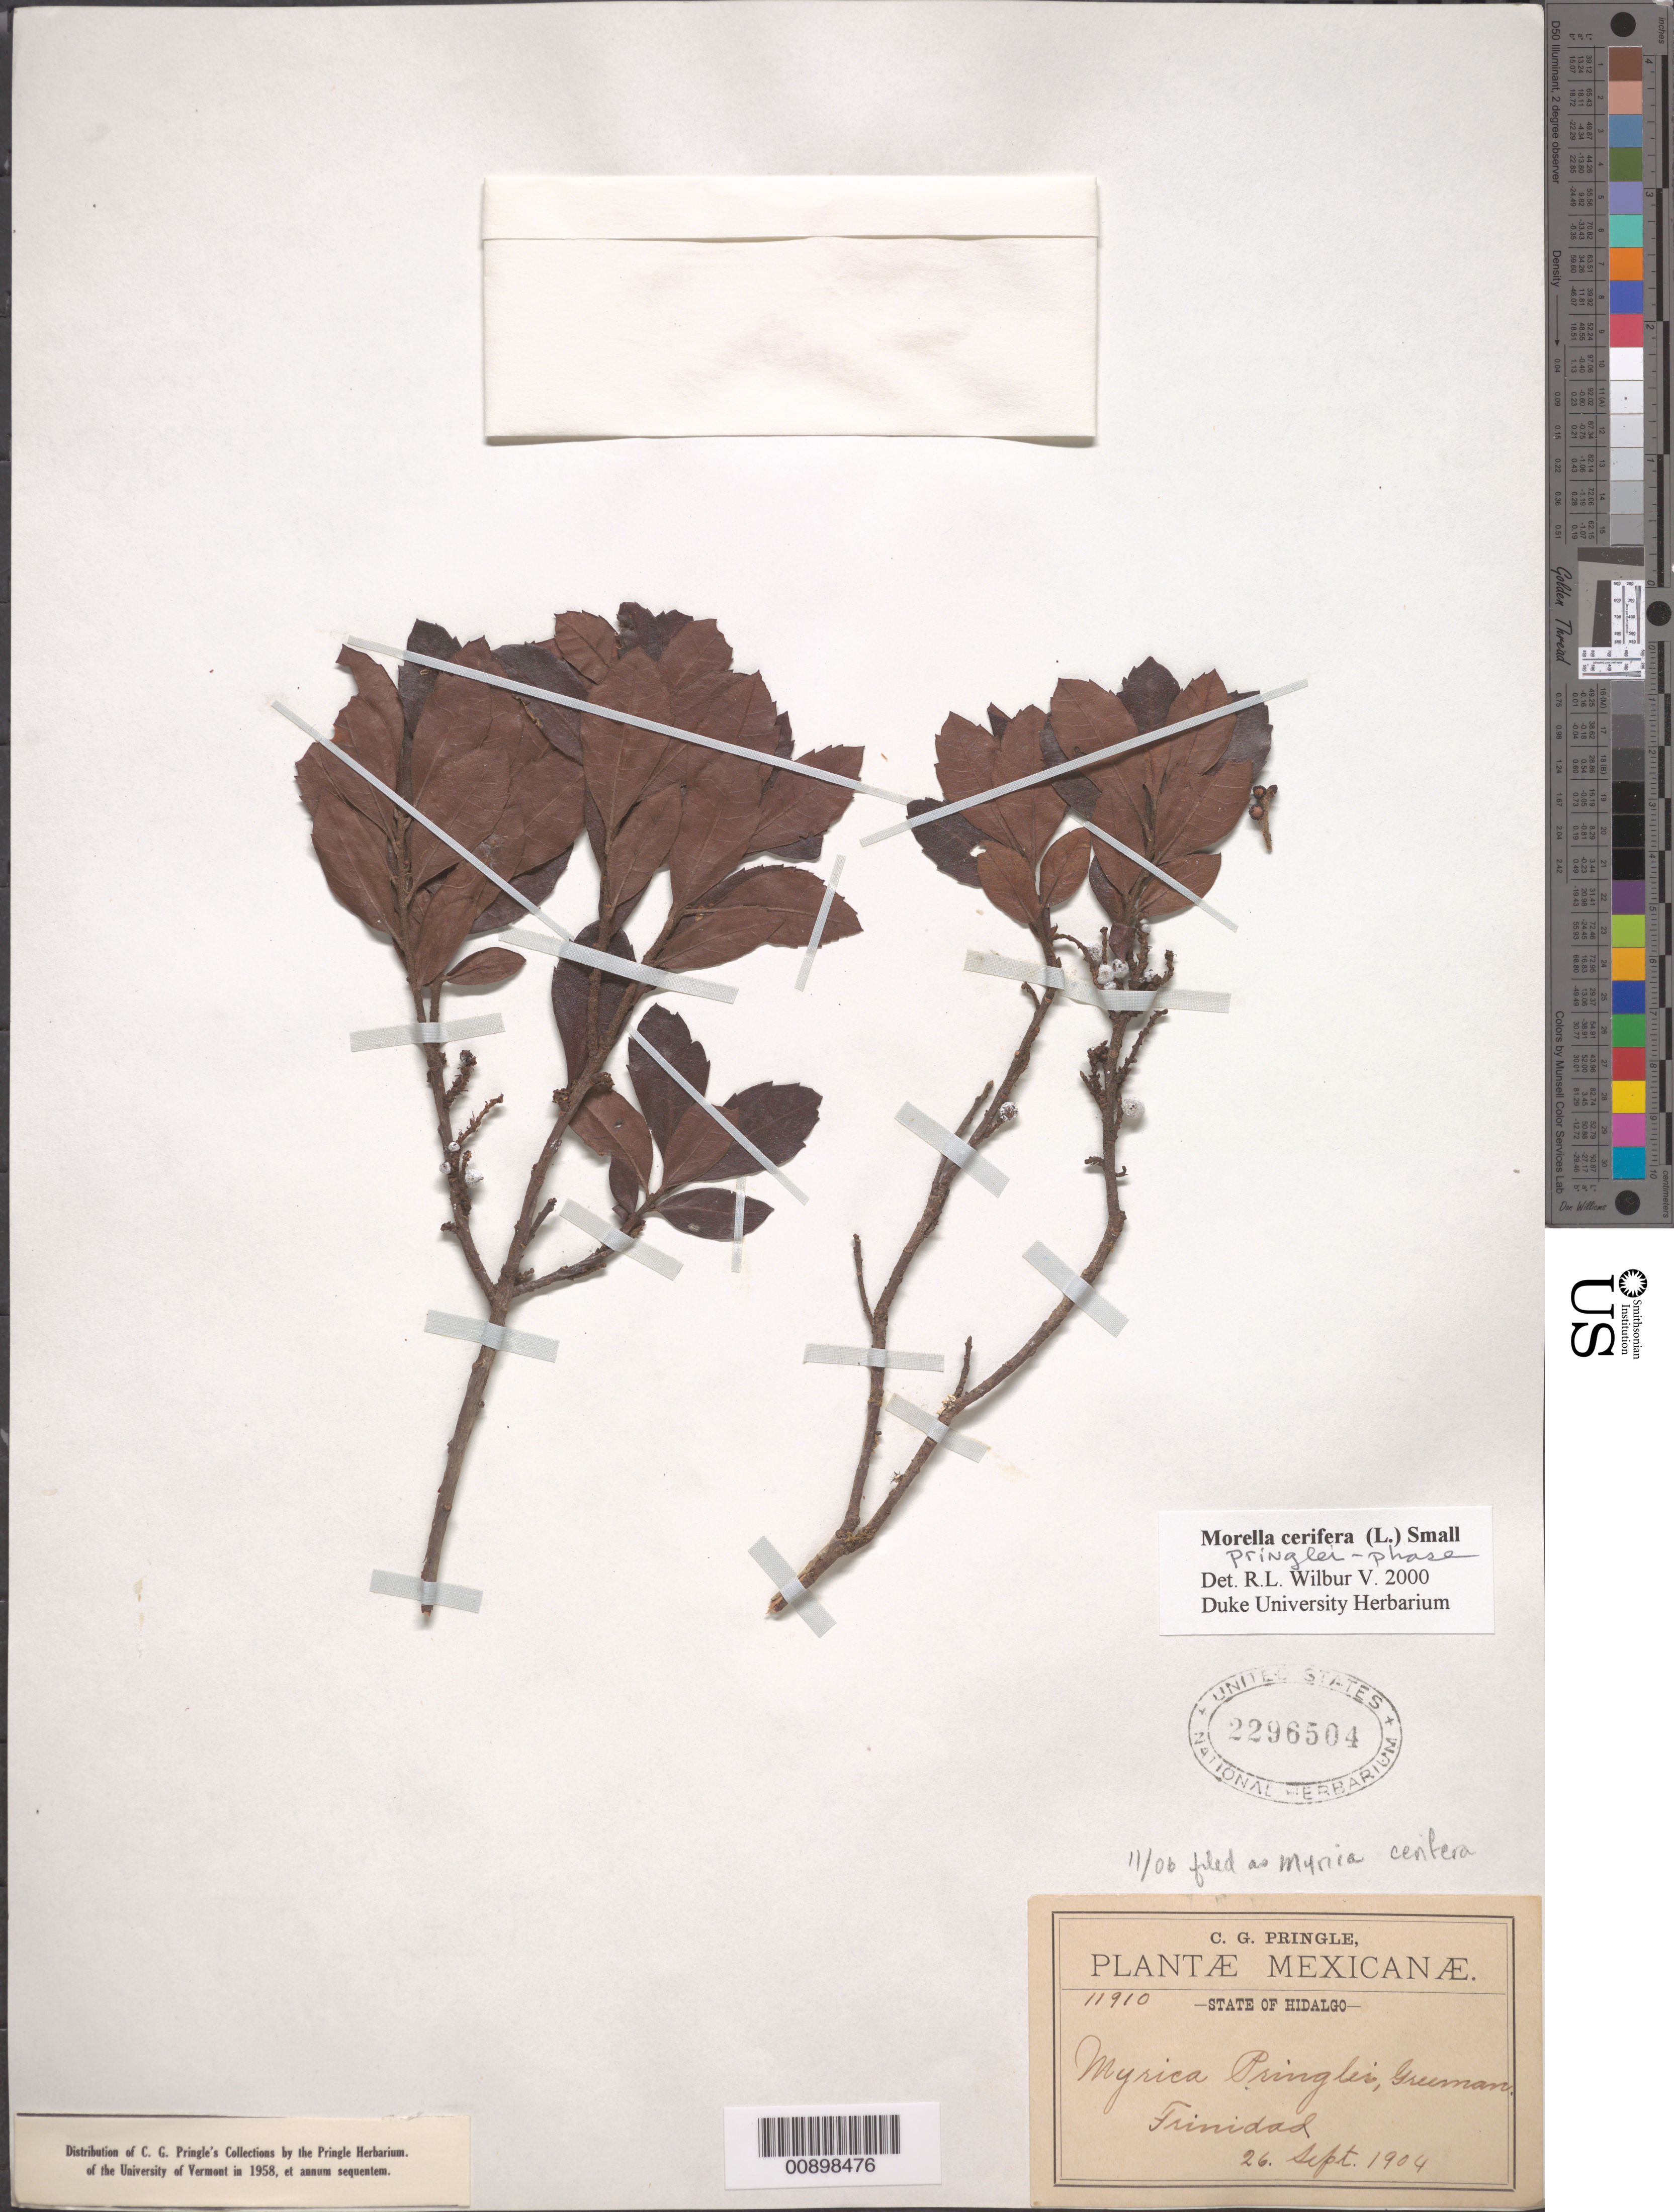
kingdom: Plantae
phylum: Tracheophyta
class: Magnoliopsida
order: Fagales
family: Myricaceae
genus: Morella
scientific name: Morella cerifera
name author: (L.) Small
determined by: Wilbur, R. L.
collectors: C. G. Pringle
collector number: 11910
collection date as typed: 26 Sep 1904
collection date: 1904-09-26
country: Mexico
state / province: Hidalgo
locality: Trinidad, Hidalgo.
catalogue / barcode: US 2296504